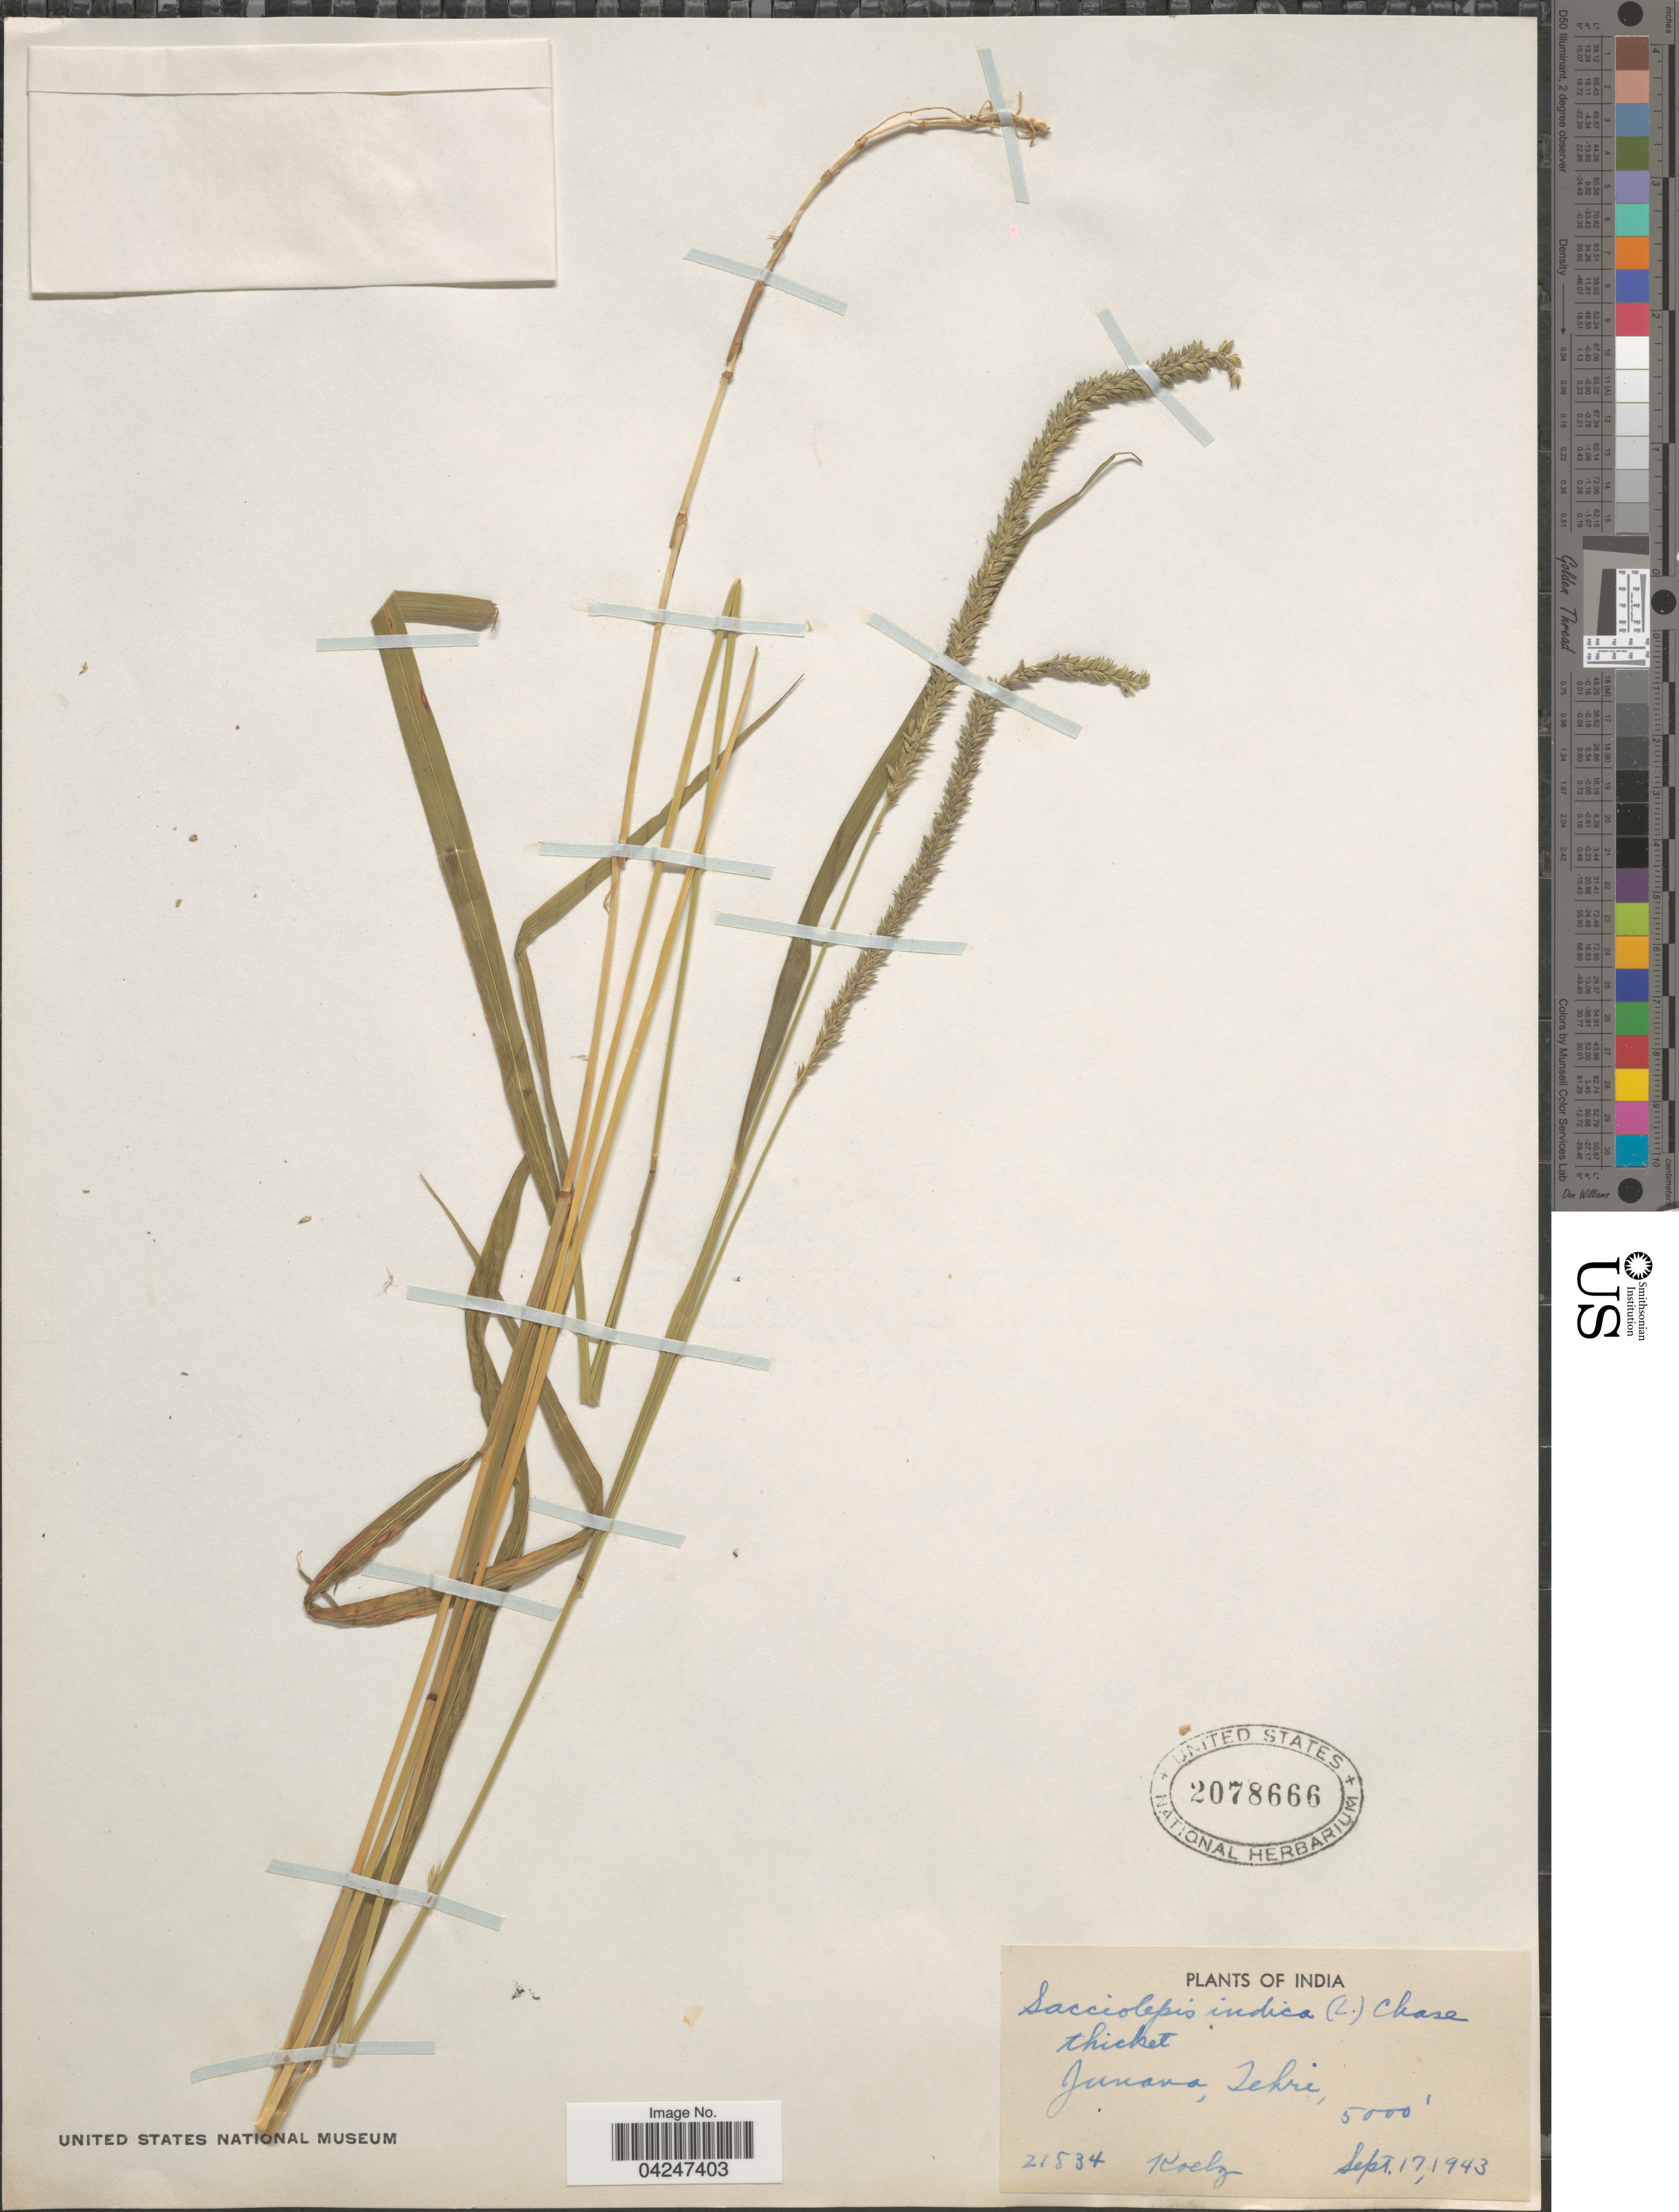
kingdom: Plantae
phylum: Tracheophyta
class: Liliopsida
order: Poales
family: Poaceae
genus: Sacciolepis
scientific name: Sacciolepis indica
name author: (L.) Chase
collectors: Koelz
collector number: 21534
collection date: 1943-09-17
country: India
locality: Thicket Junava, Tehri.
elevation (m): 1524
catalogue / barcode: US 2078666